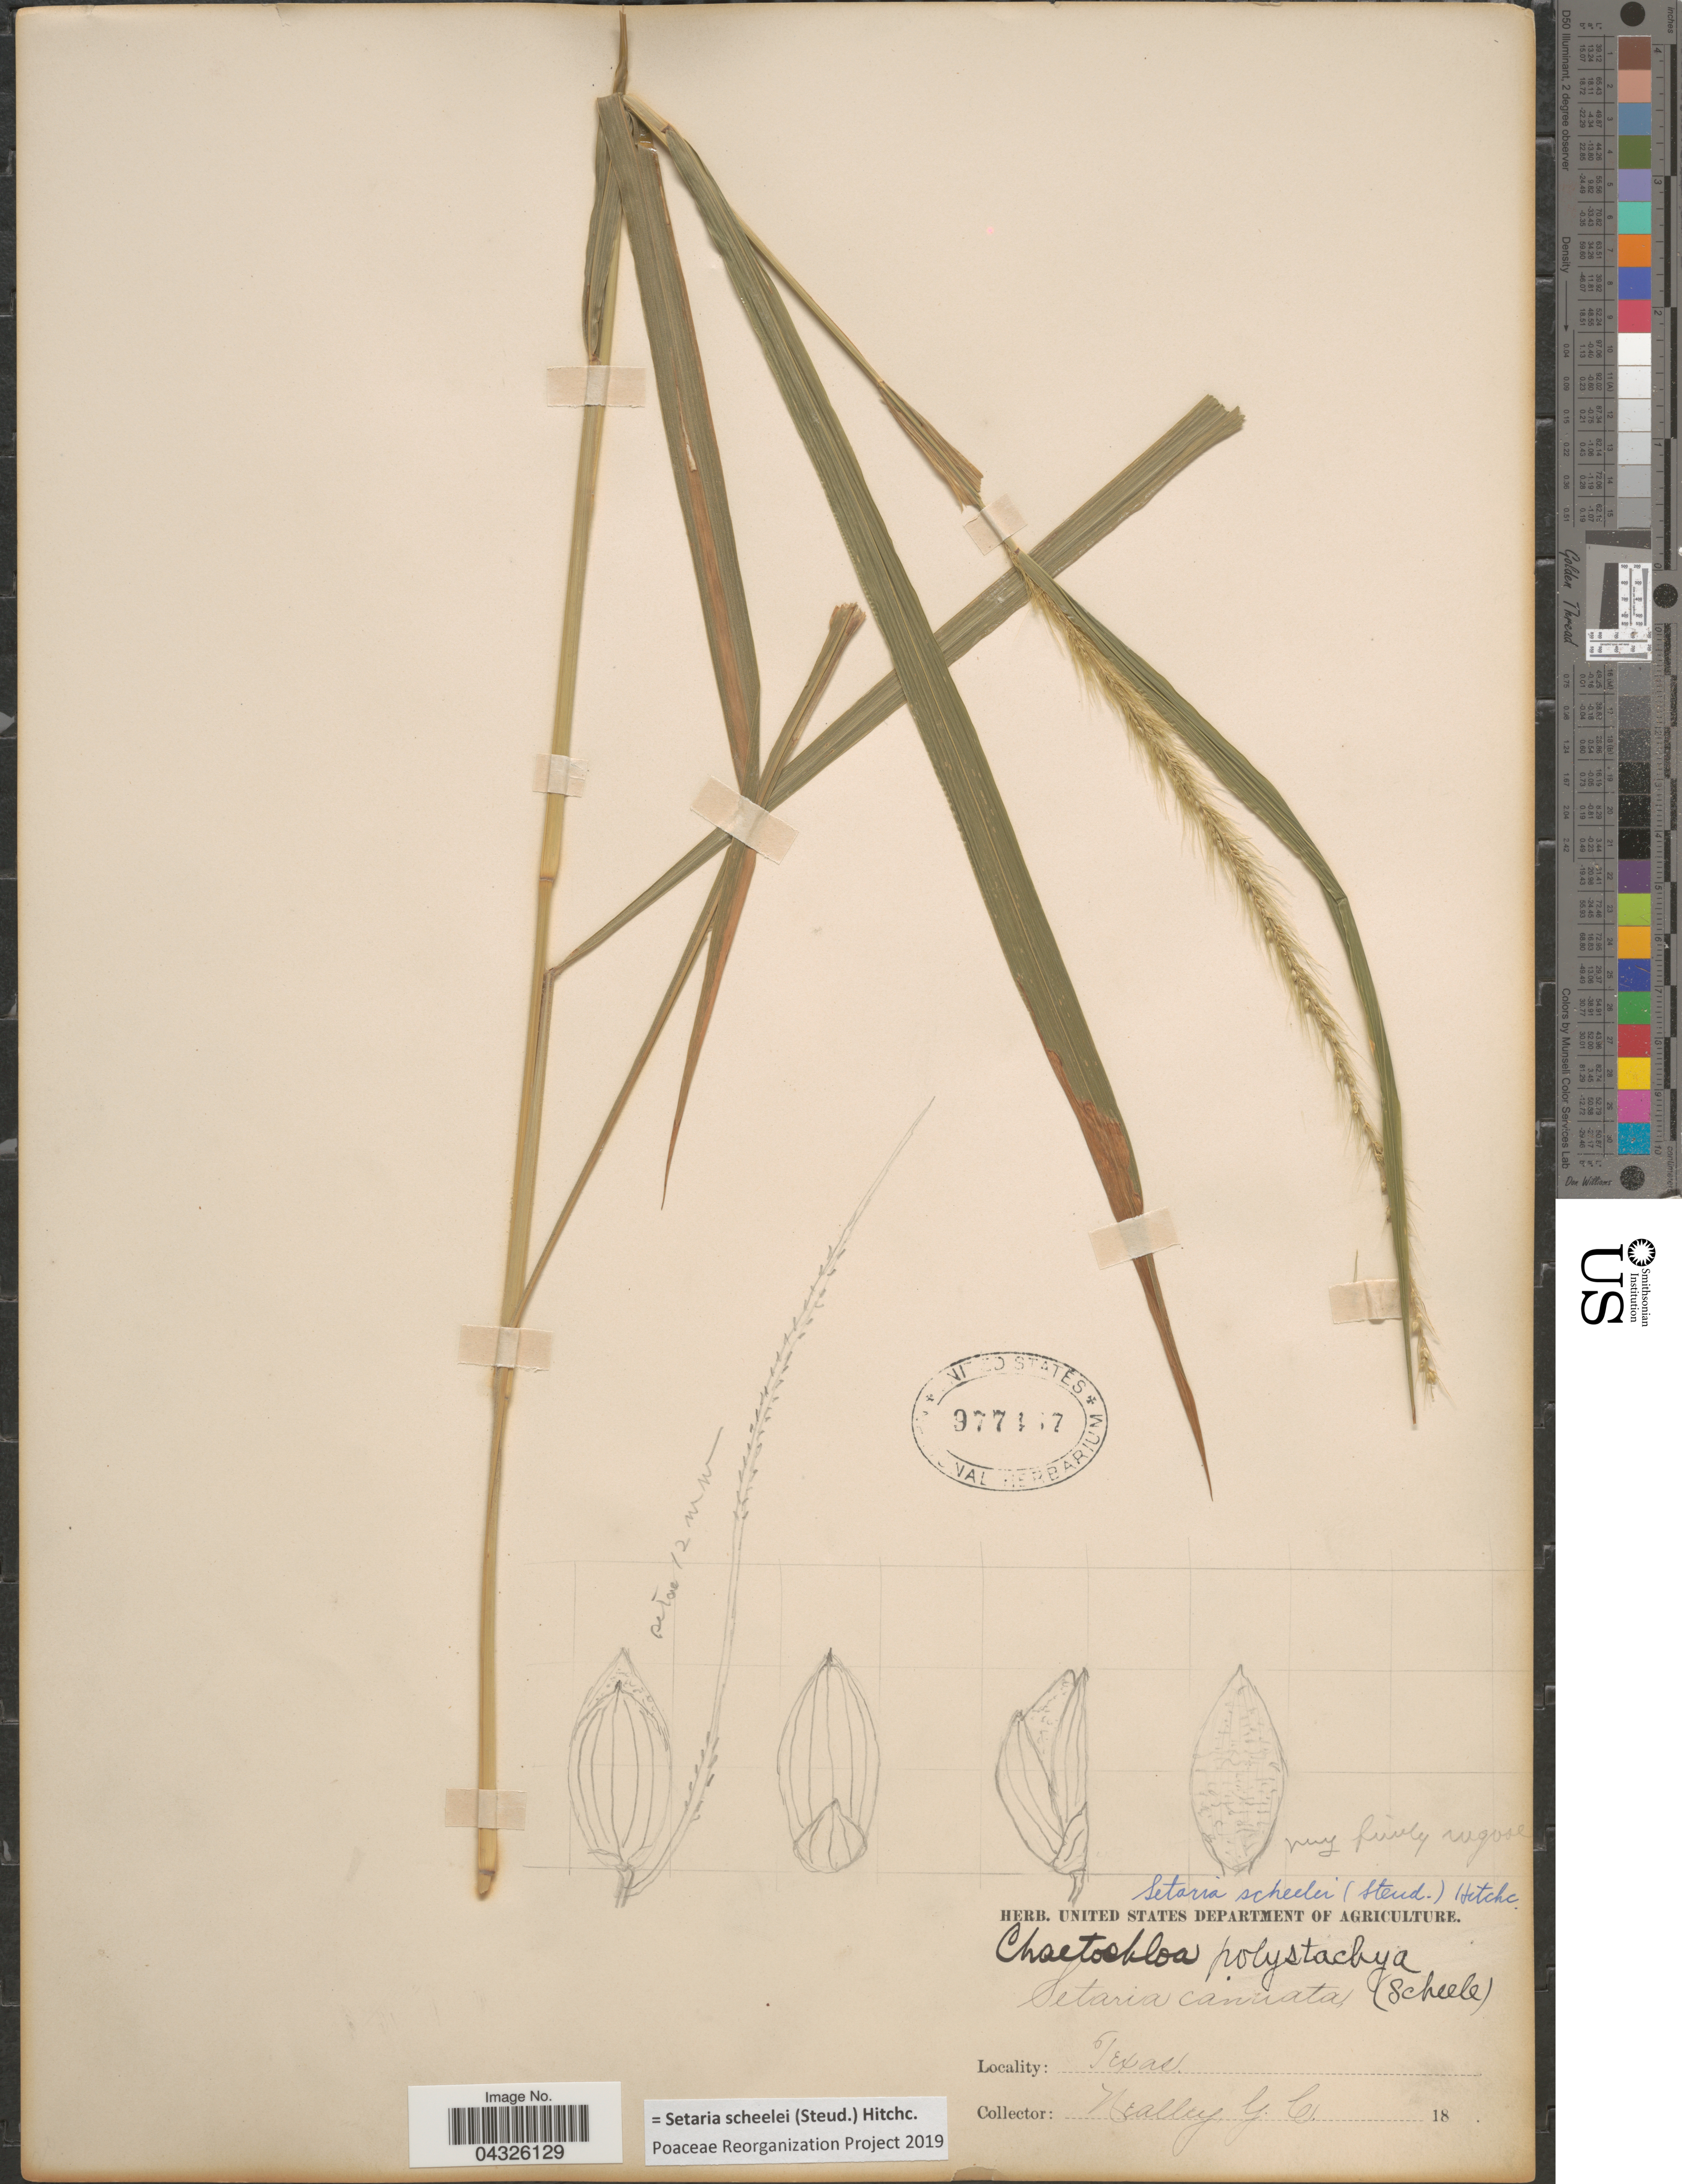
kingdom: Plantae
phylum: Tracheophyta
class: Liliopsida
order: Poales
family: Poaceae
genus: Setaria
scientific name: Setaria scheelei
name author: (Steud.) Hitchc.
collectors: Nealley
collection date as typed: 18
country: United States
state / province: Texas